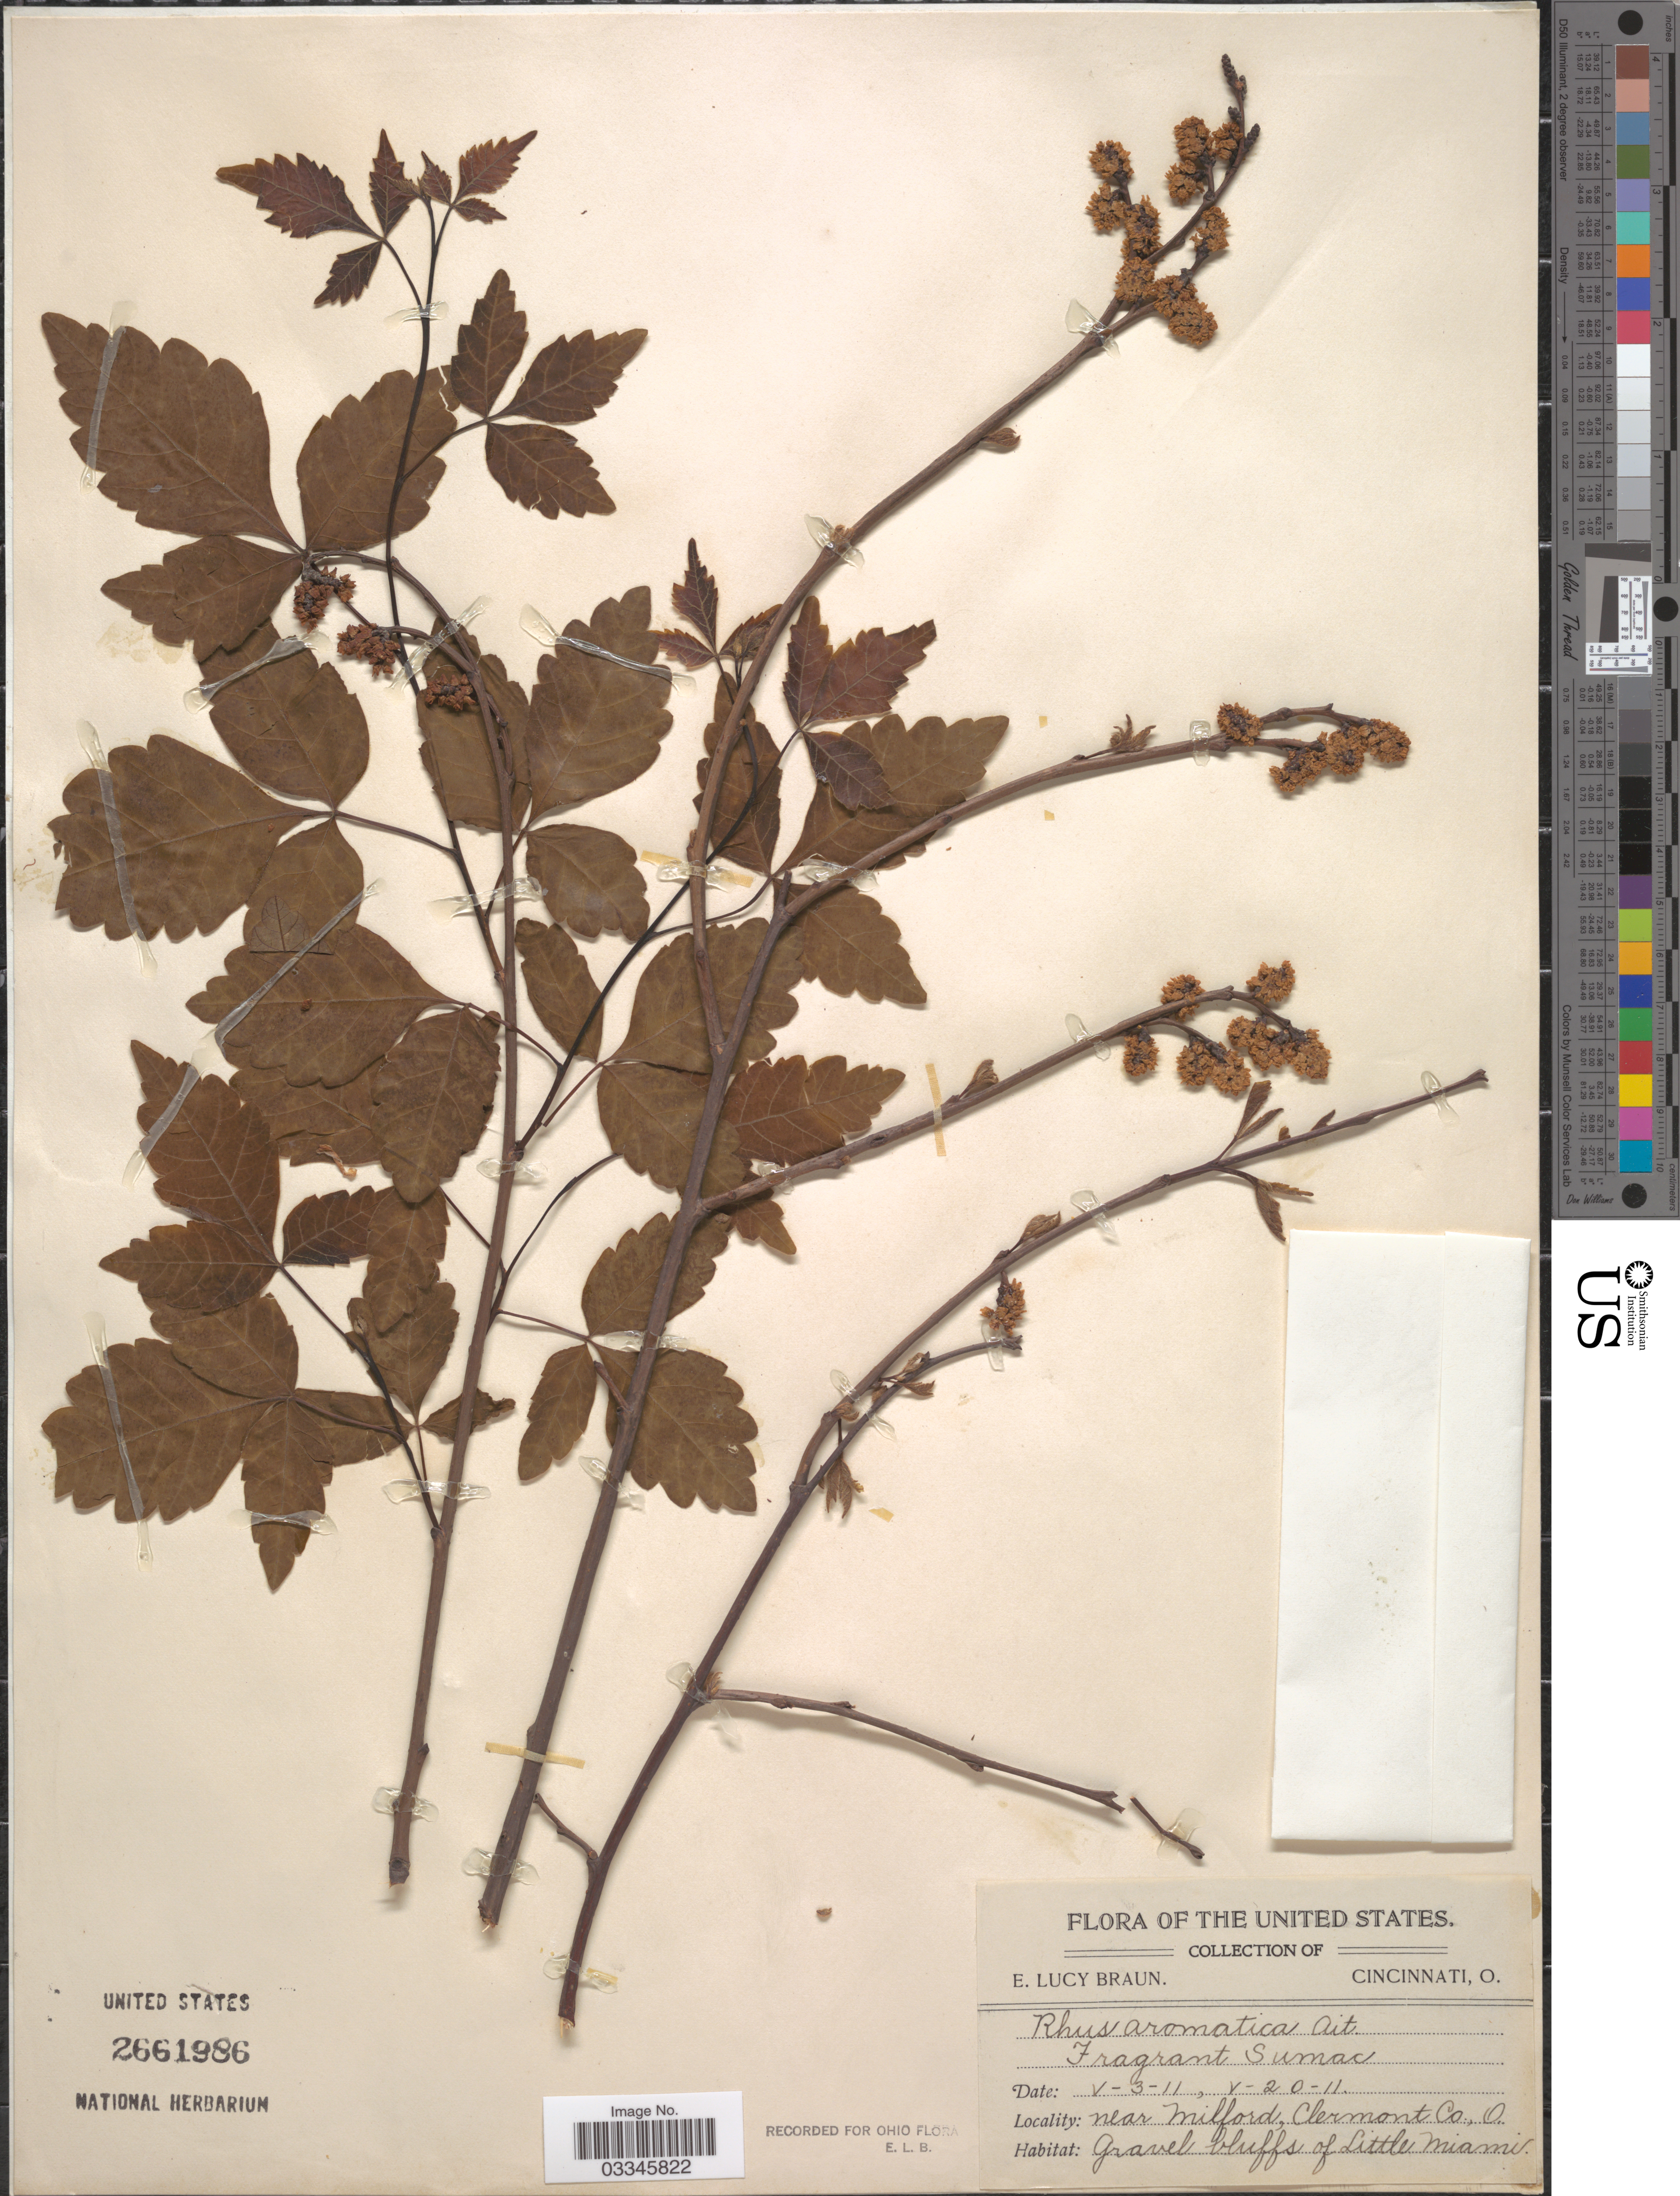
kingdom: Plantae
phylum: Tracheophyta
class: Magnoliopsida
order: Sapindales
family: Anacardiaceae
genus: Rhus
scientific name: Rhus crenata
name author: Thunb.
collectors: E. L. Braun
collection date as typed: Transcribed d/m/y: 3/5/11 to 20/5/11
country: United States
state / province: Ohio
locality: Near Milford, Clermont Co., gravel bluffs of Little Miami.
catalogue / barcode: US 2661986